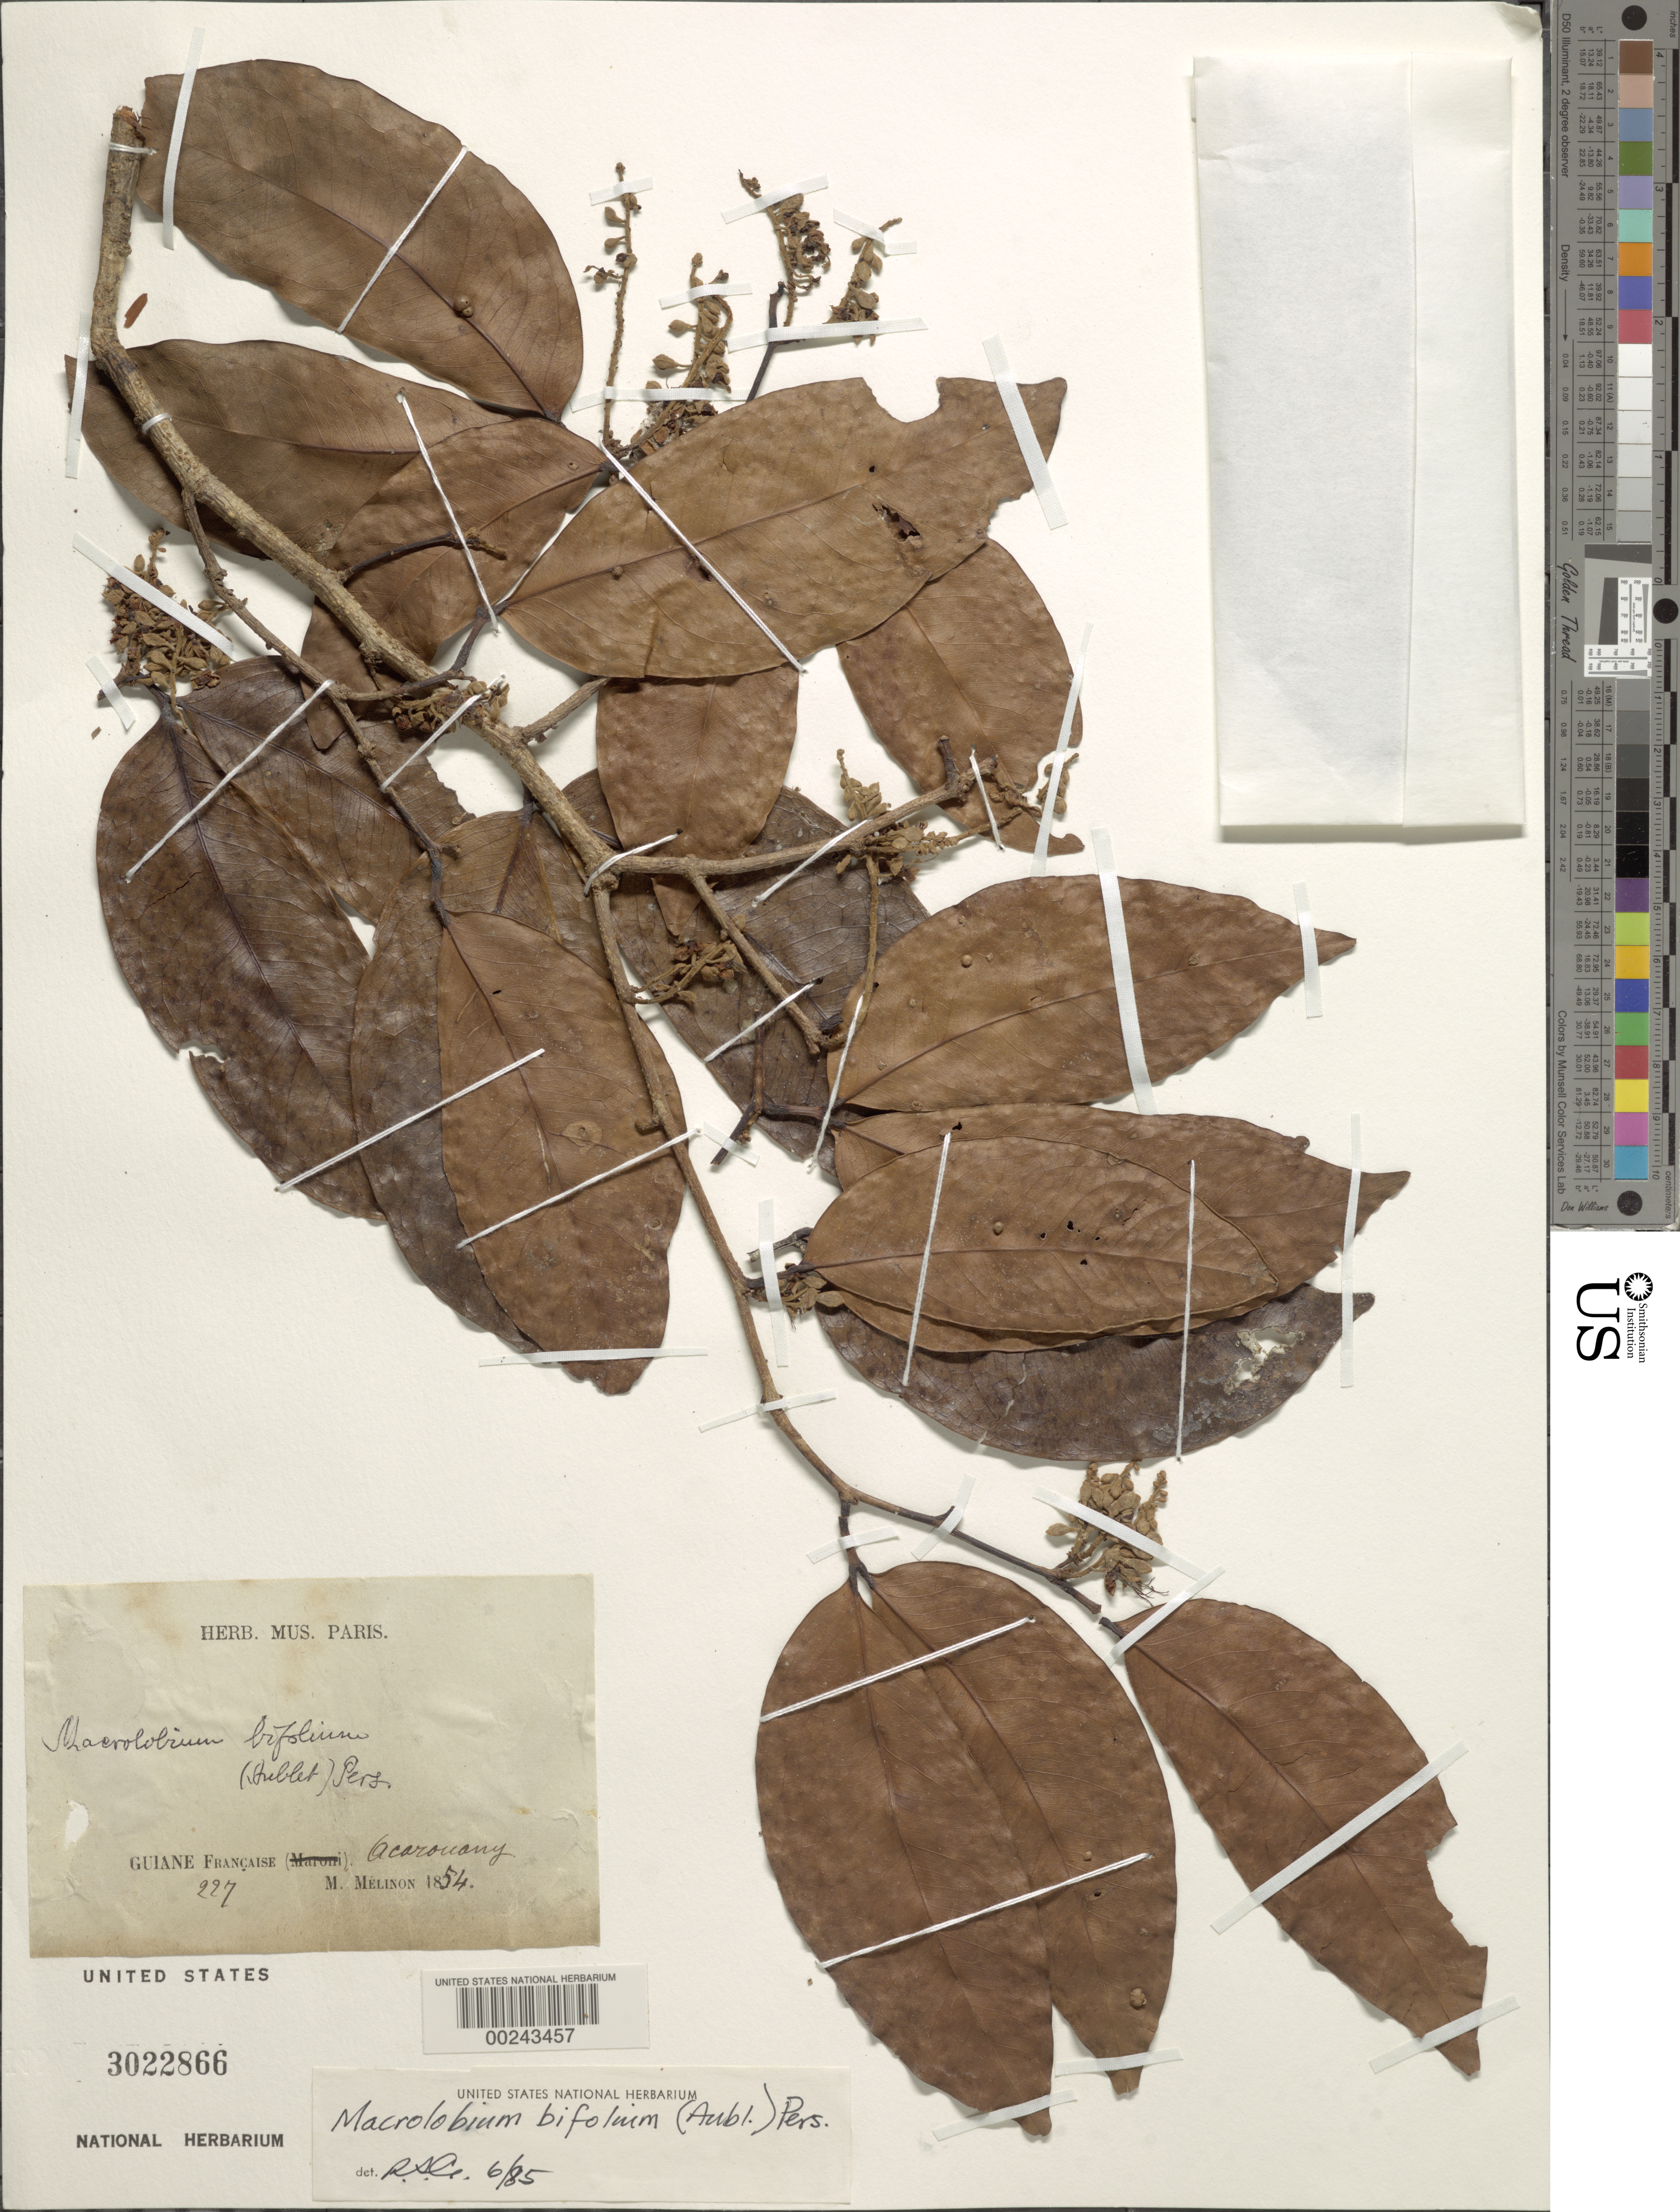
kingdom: Plantae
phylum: Tracheophyta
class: Magnoliopsida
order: Fabales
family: Fabaceae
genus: Macrolobium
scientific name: Macrolobium bifolium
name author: (Aubl.) Pers.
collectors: M. Melinon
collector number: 227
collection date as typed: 1854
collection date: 1854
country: French Guiana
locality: Acarouany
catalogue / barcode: US 3022866